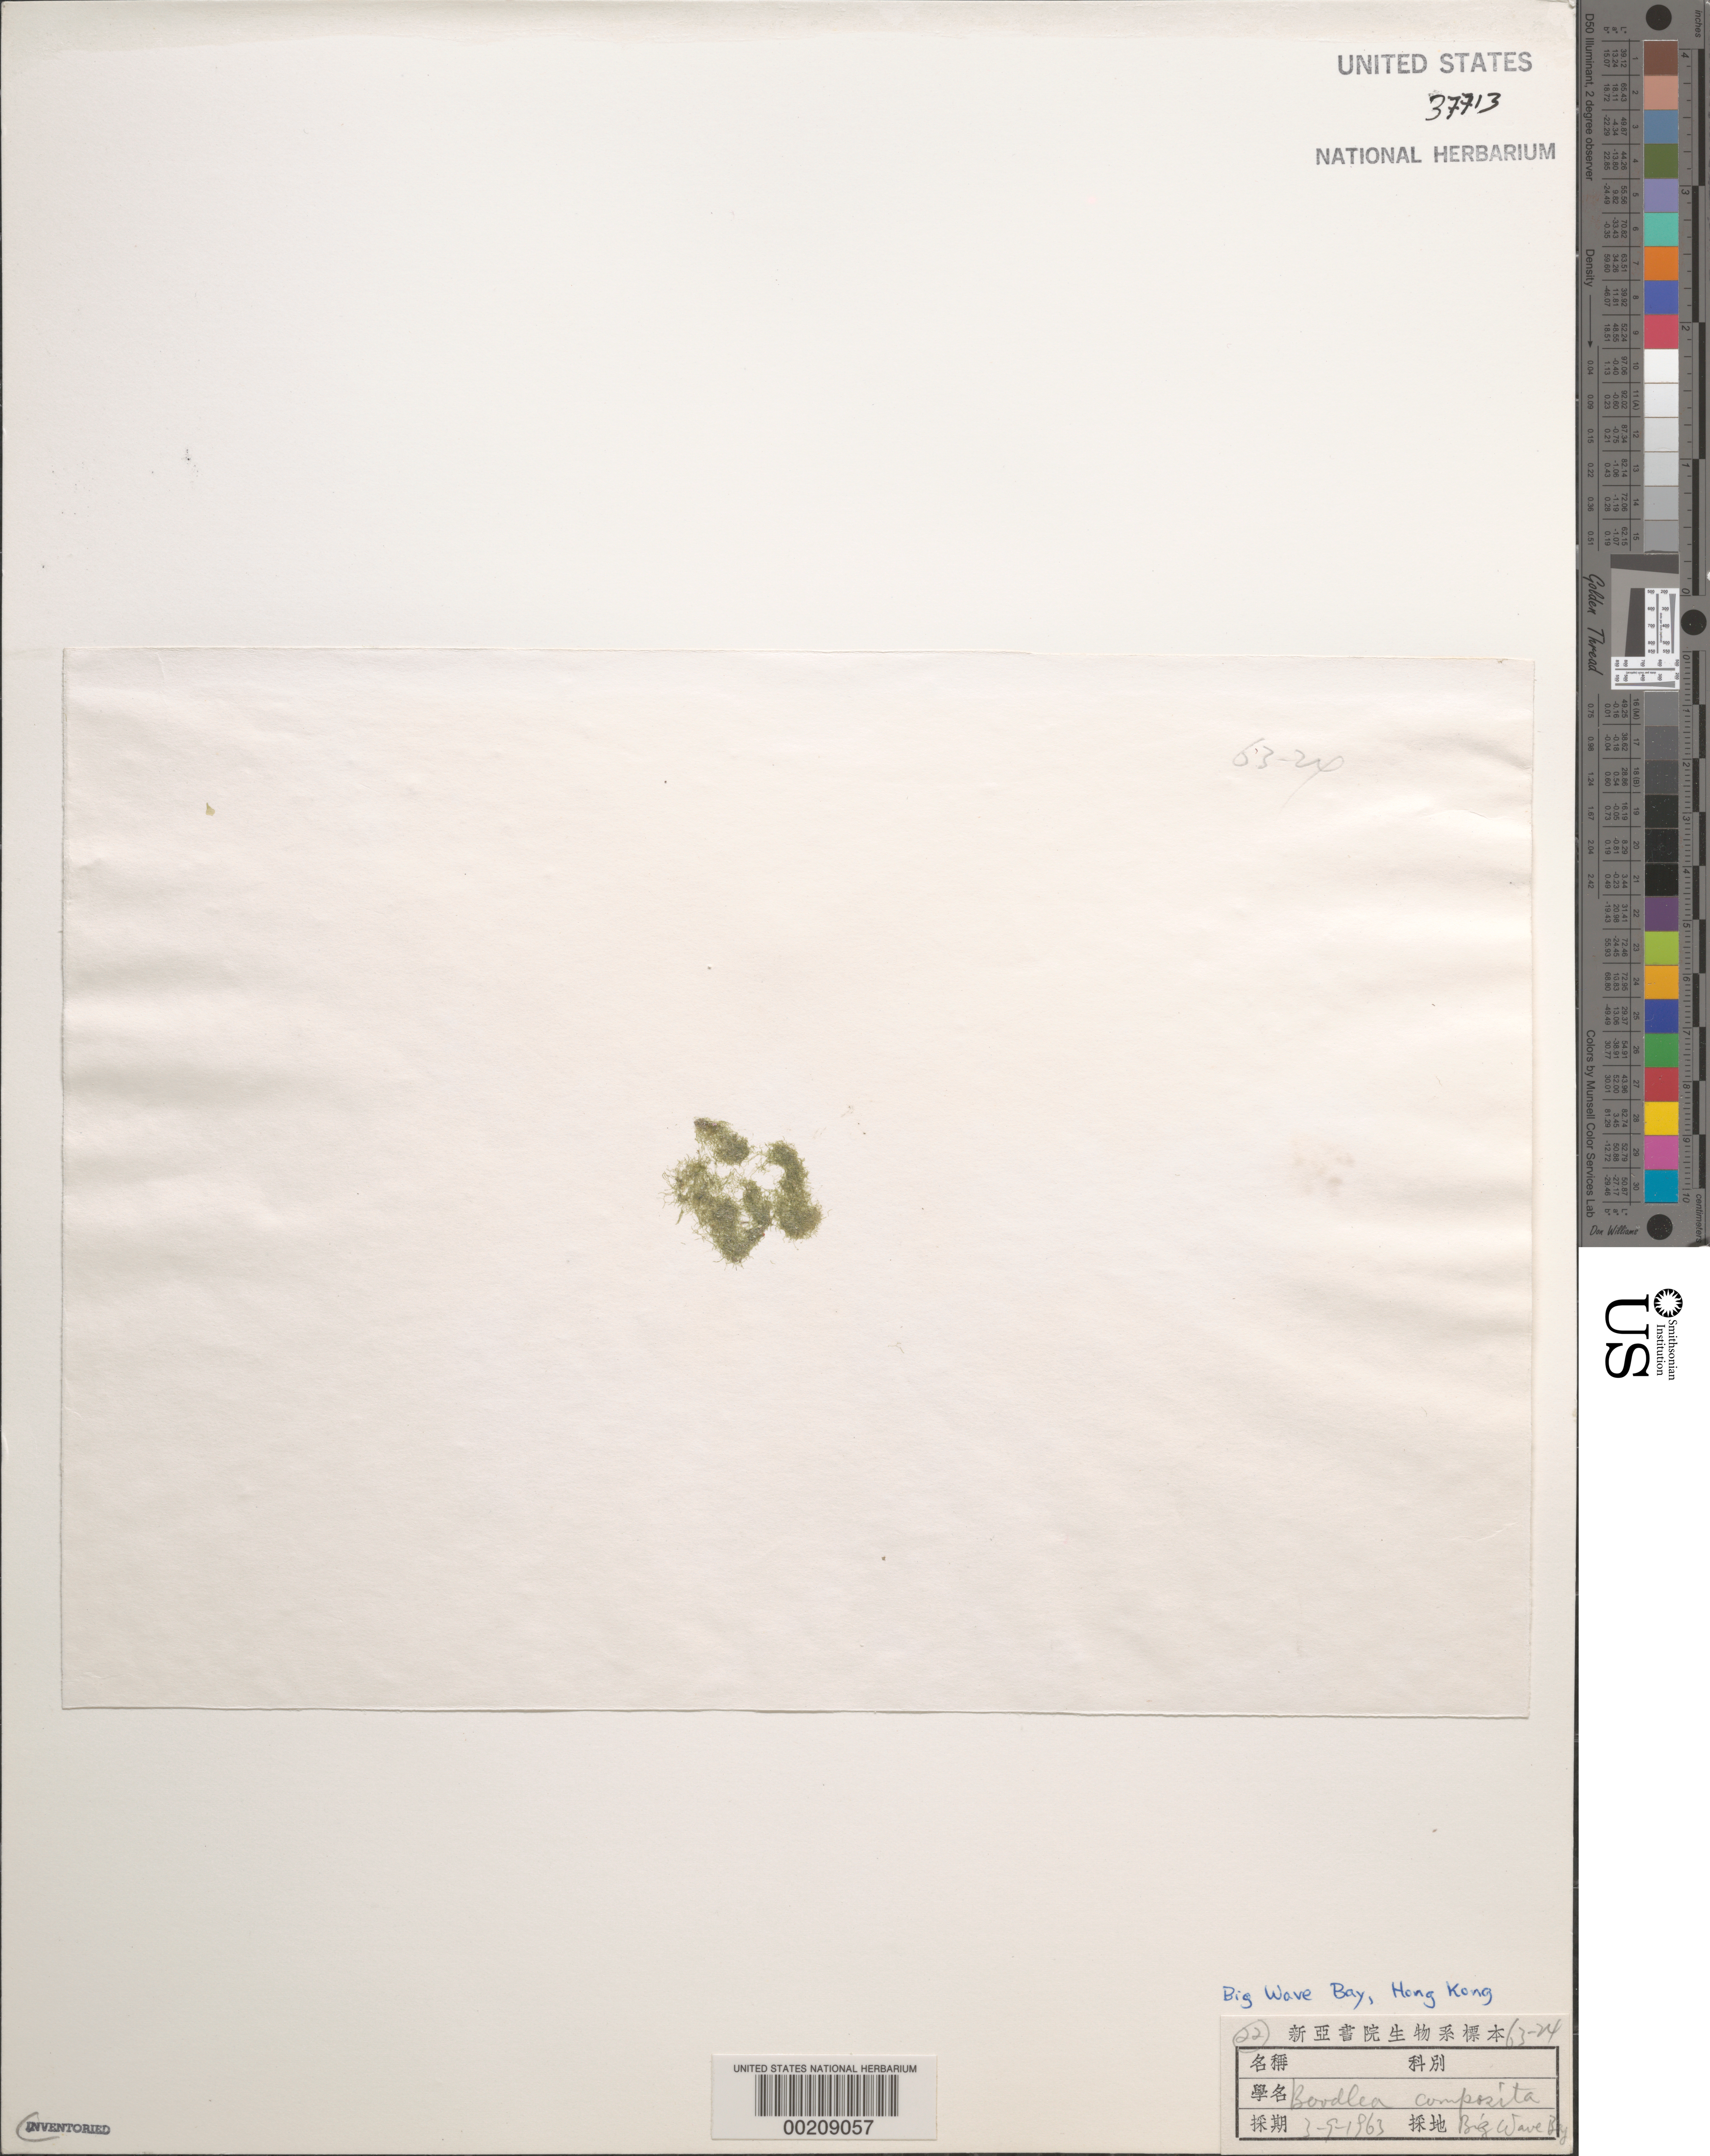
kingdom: Plantae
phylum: Chlorophyta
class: Ulvophyceae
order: Siphonocladales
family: Boodleaceae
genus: Boodlea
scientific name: Boodlea composita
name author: (Humb. & Humb.) Brand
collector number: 63-24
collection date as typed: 03 Sep 1963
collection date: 1963-09-03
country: China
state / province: Hong Kong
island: Hong Kong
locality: Big Wave Bay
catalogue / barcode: US 37713